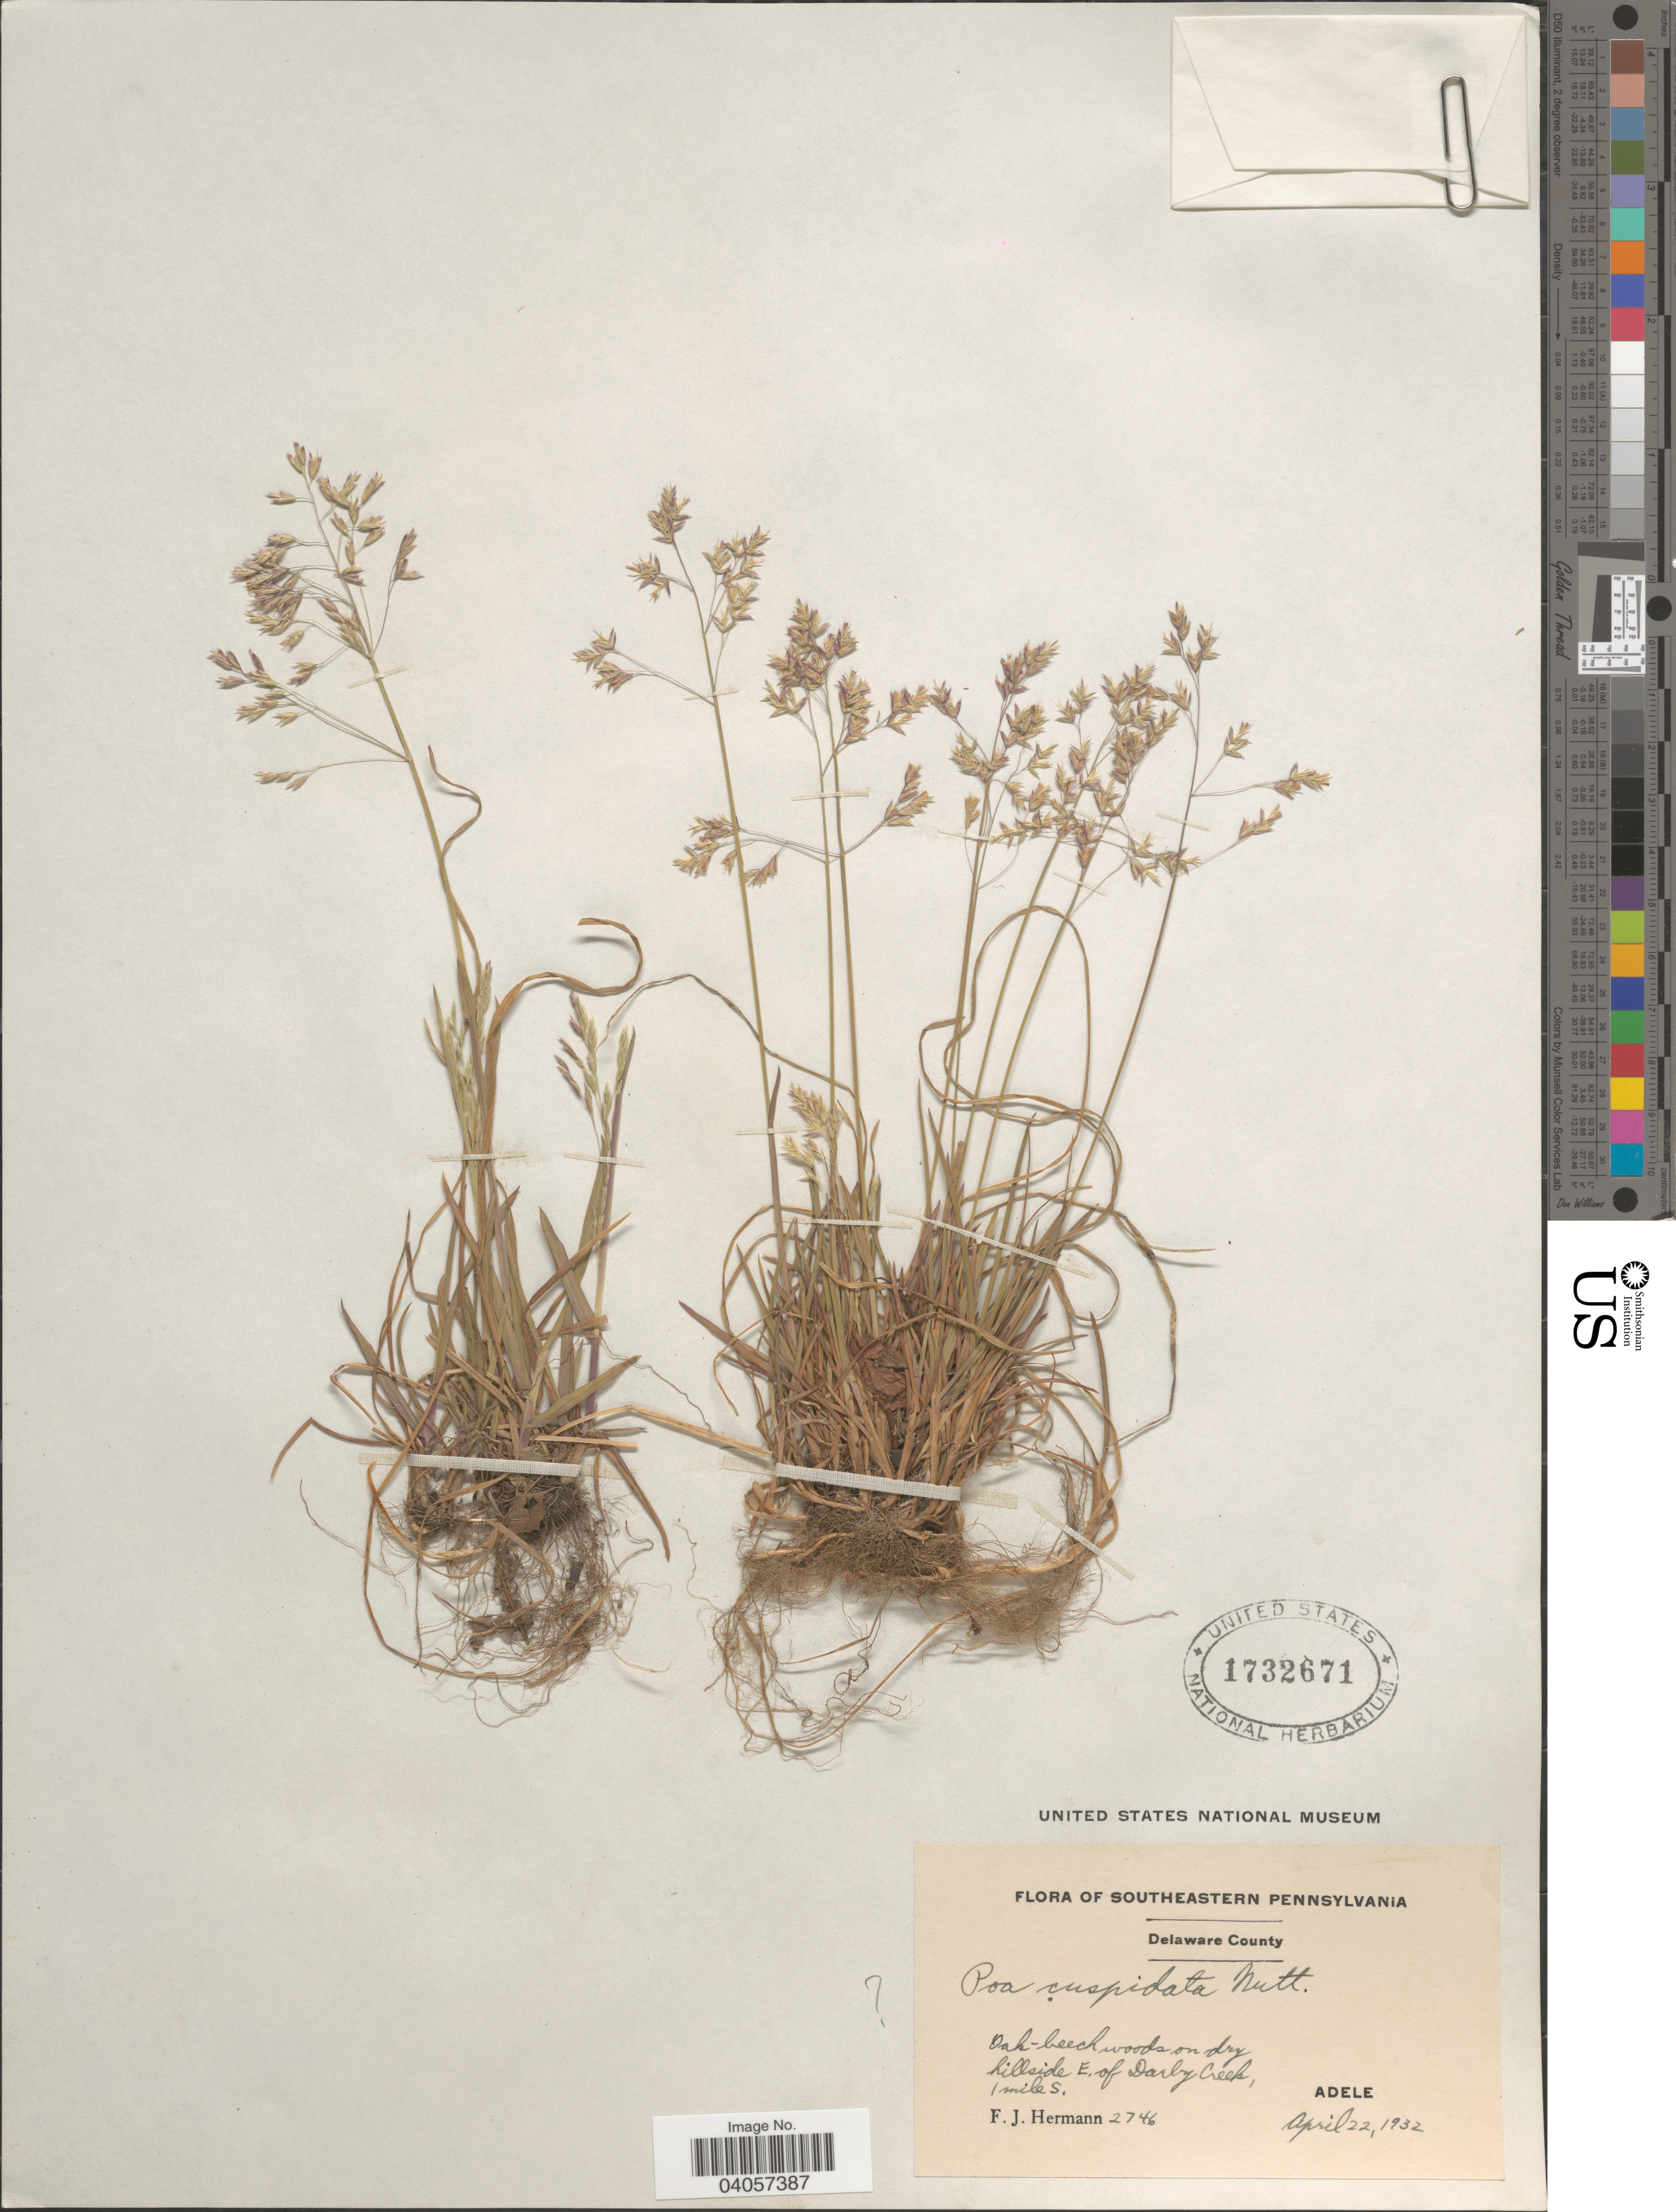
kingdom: Plantae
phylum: Tracheophyta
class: Liliopsida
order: Poales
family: Poaceae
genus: Poa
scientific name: Poa cuspidata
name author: Nutt.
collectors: F. J. Hermann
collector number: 2746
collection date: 1932-04-22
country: United States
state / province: Pennsylvania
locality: Southeastern Pennsylvania. Delaware County. Oak-beech woods on dry hillside E. of Darby Creek, 1 mile S. Adele.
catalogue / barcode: US 1732671